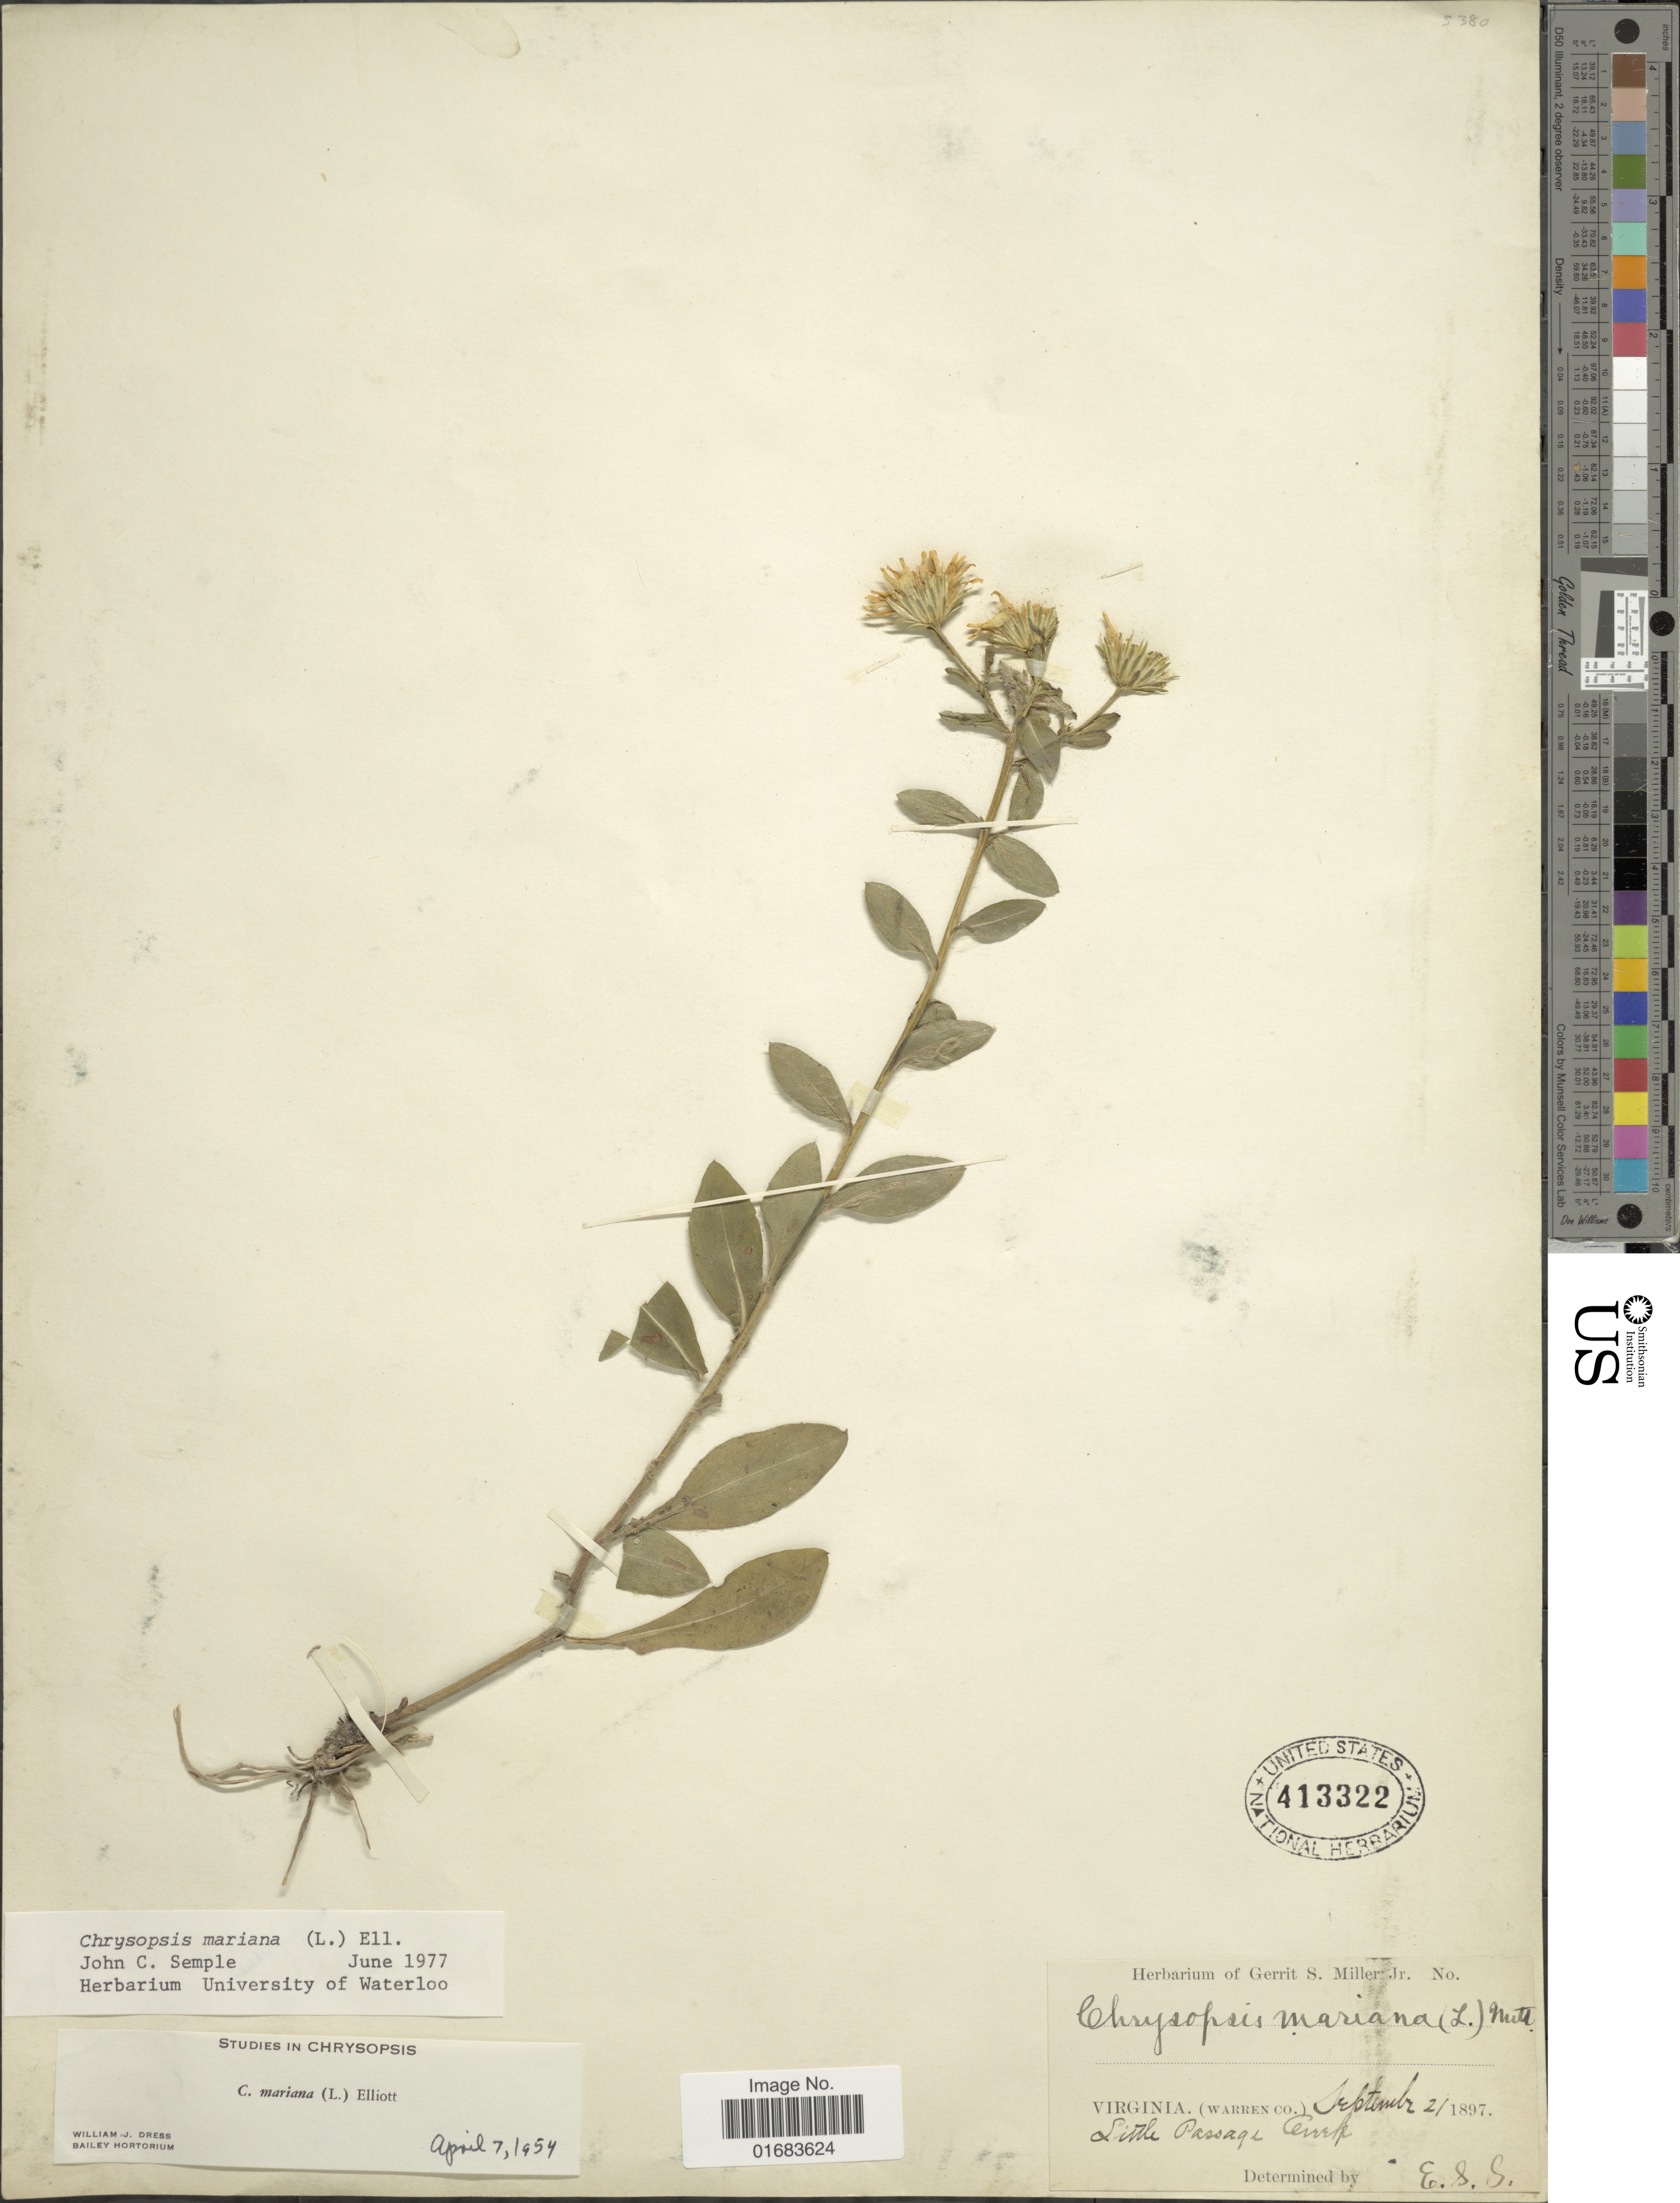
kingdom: Plantae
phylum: Tracheophyta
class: Magnoliopsida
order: Asterales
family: Asteraceae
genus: Chrysopsis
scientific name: Chrysopsis mariana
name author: (L.) Elliott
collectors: ex herb. Gerrit S. Miller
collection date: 1897-09-21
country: United States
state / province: Virginia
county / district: Warren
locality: Little Passage Creek.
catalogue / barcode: US 413322